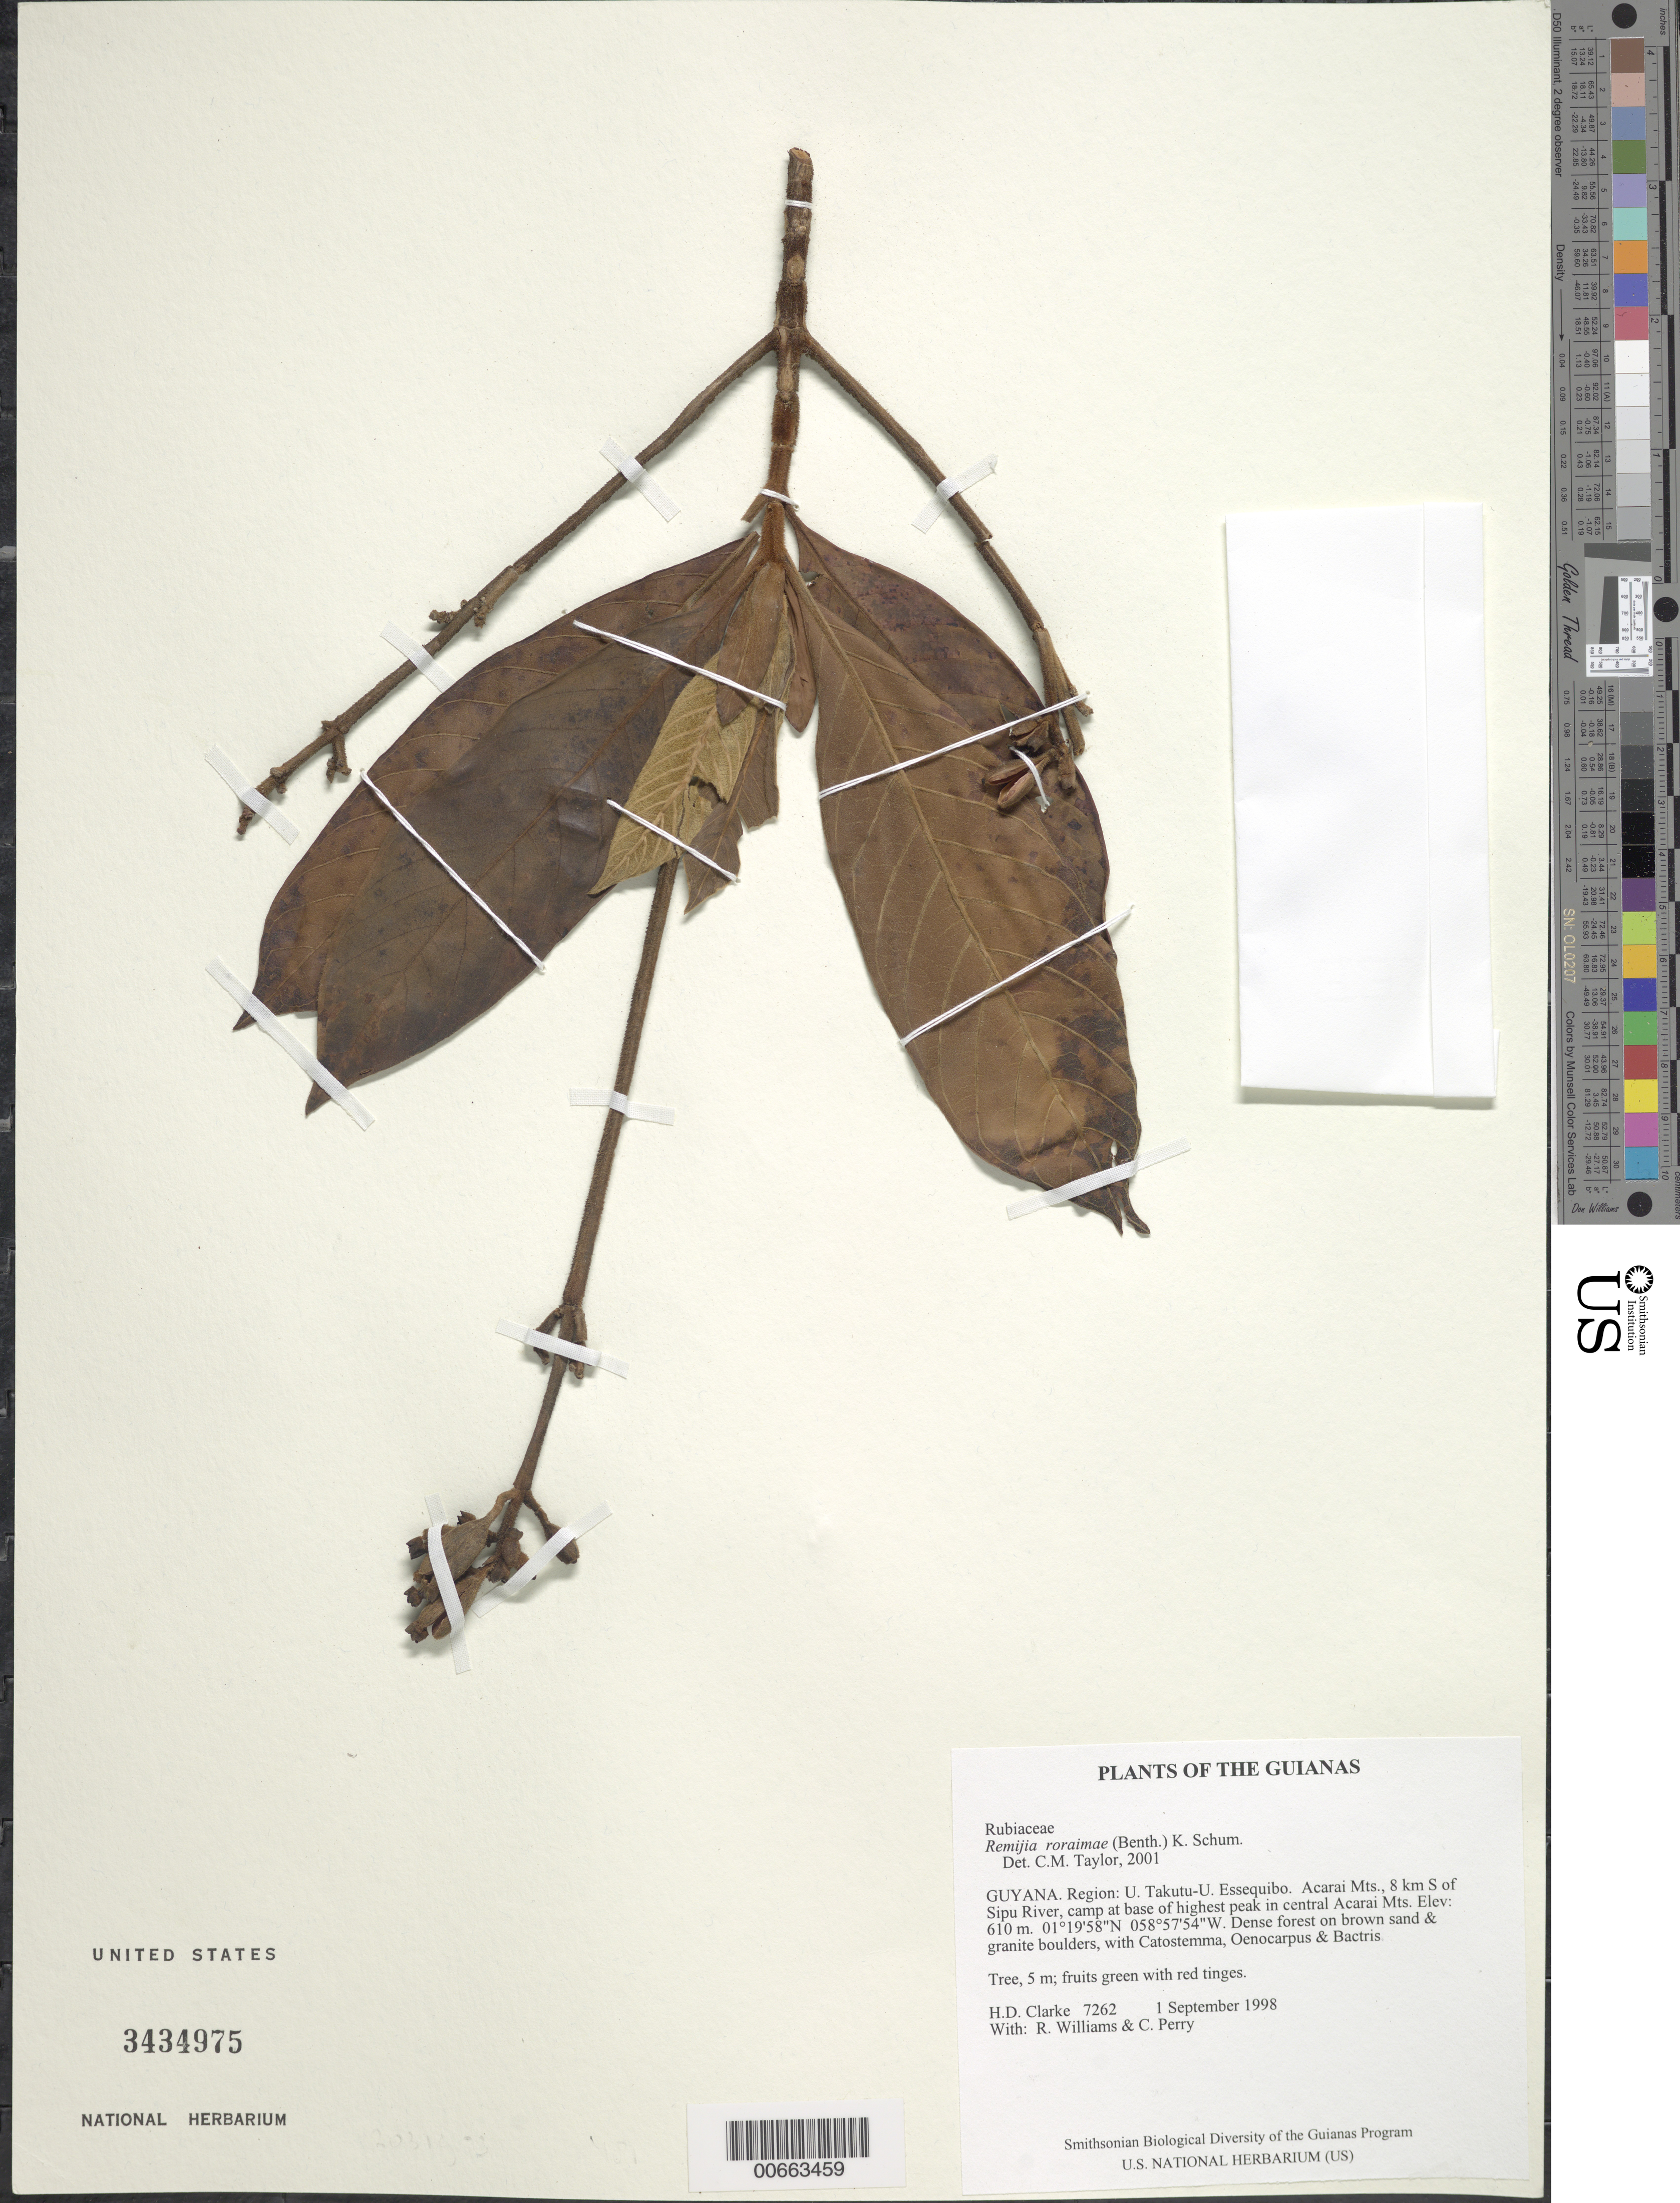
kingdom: Plantae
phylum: Tracheophyta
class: Magnoliopsida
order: Gentianales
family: Rubiaceae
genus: Remijia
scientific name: Remijia roraimae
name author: (Benth.) K. Schum.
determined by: Taylor, Charlotte M.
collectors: H. D. Clarke, R. Williams & C. Perry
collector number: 7262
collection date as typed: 1 September 1998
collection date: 1998-09-01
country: Guyana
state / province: U. Takutu-U. Essequibo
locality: Acarai Mts., 10 km S of Sipu River, summit of highest peak in central Acarai Mts.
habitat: Dense forest on brown sand & granite boulders, with Catostemma, Oenocarpus & Bactris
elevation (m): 1100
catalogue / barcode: US 3434975